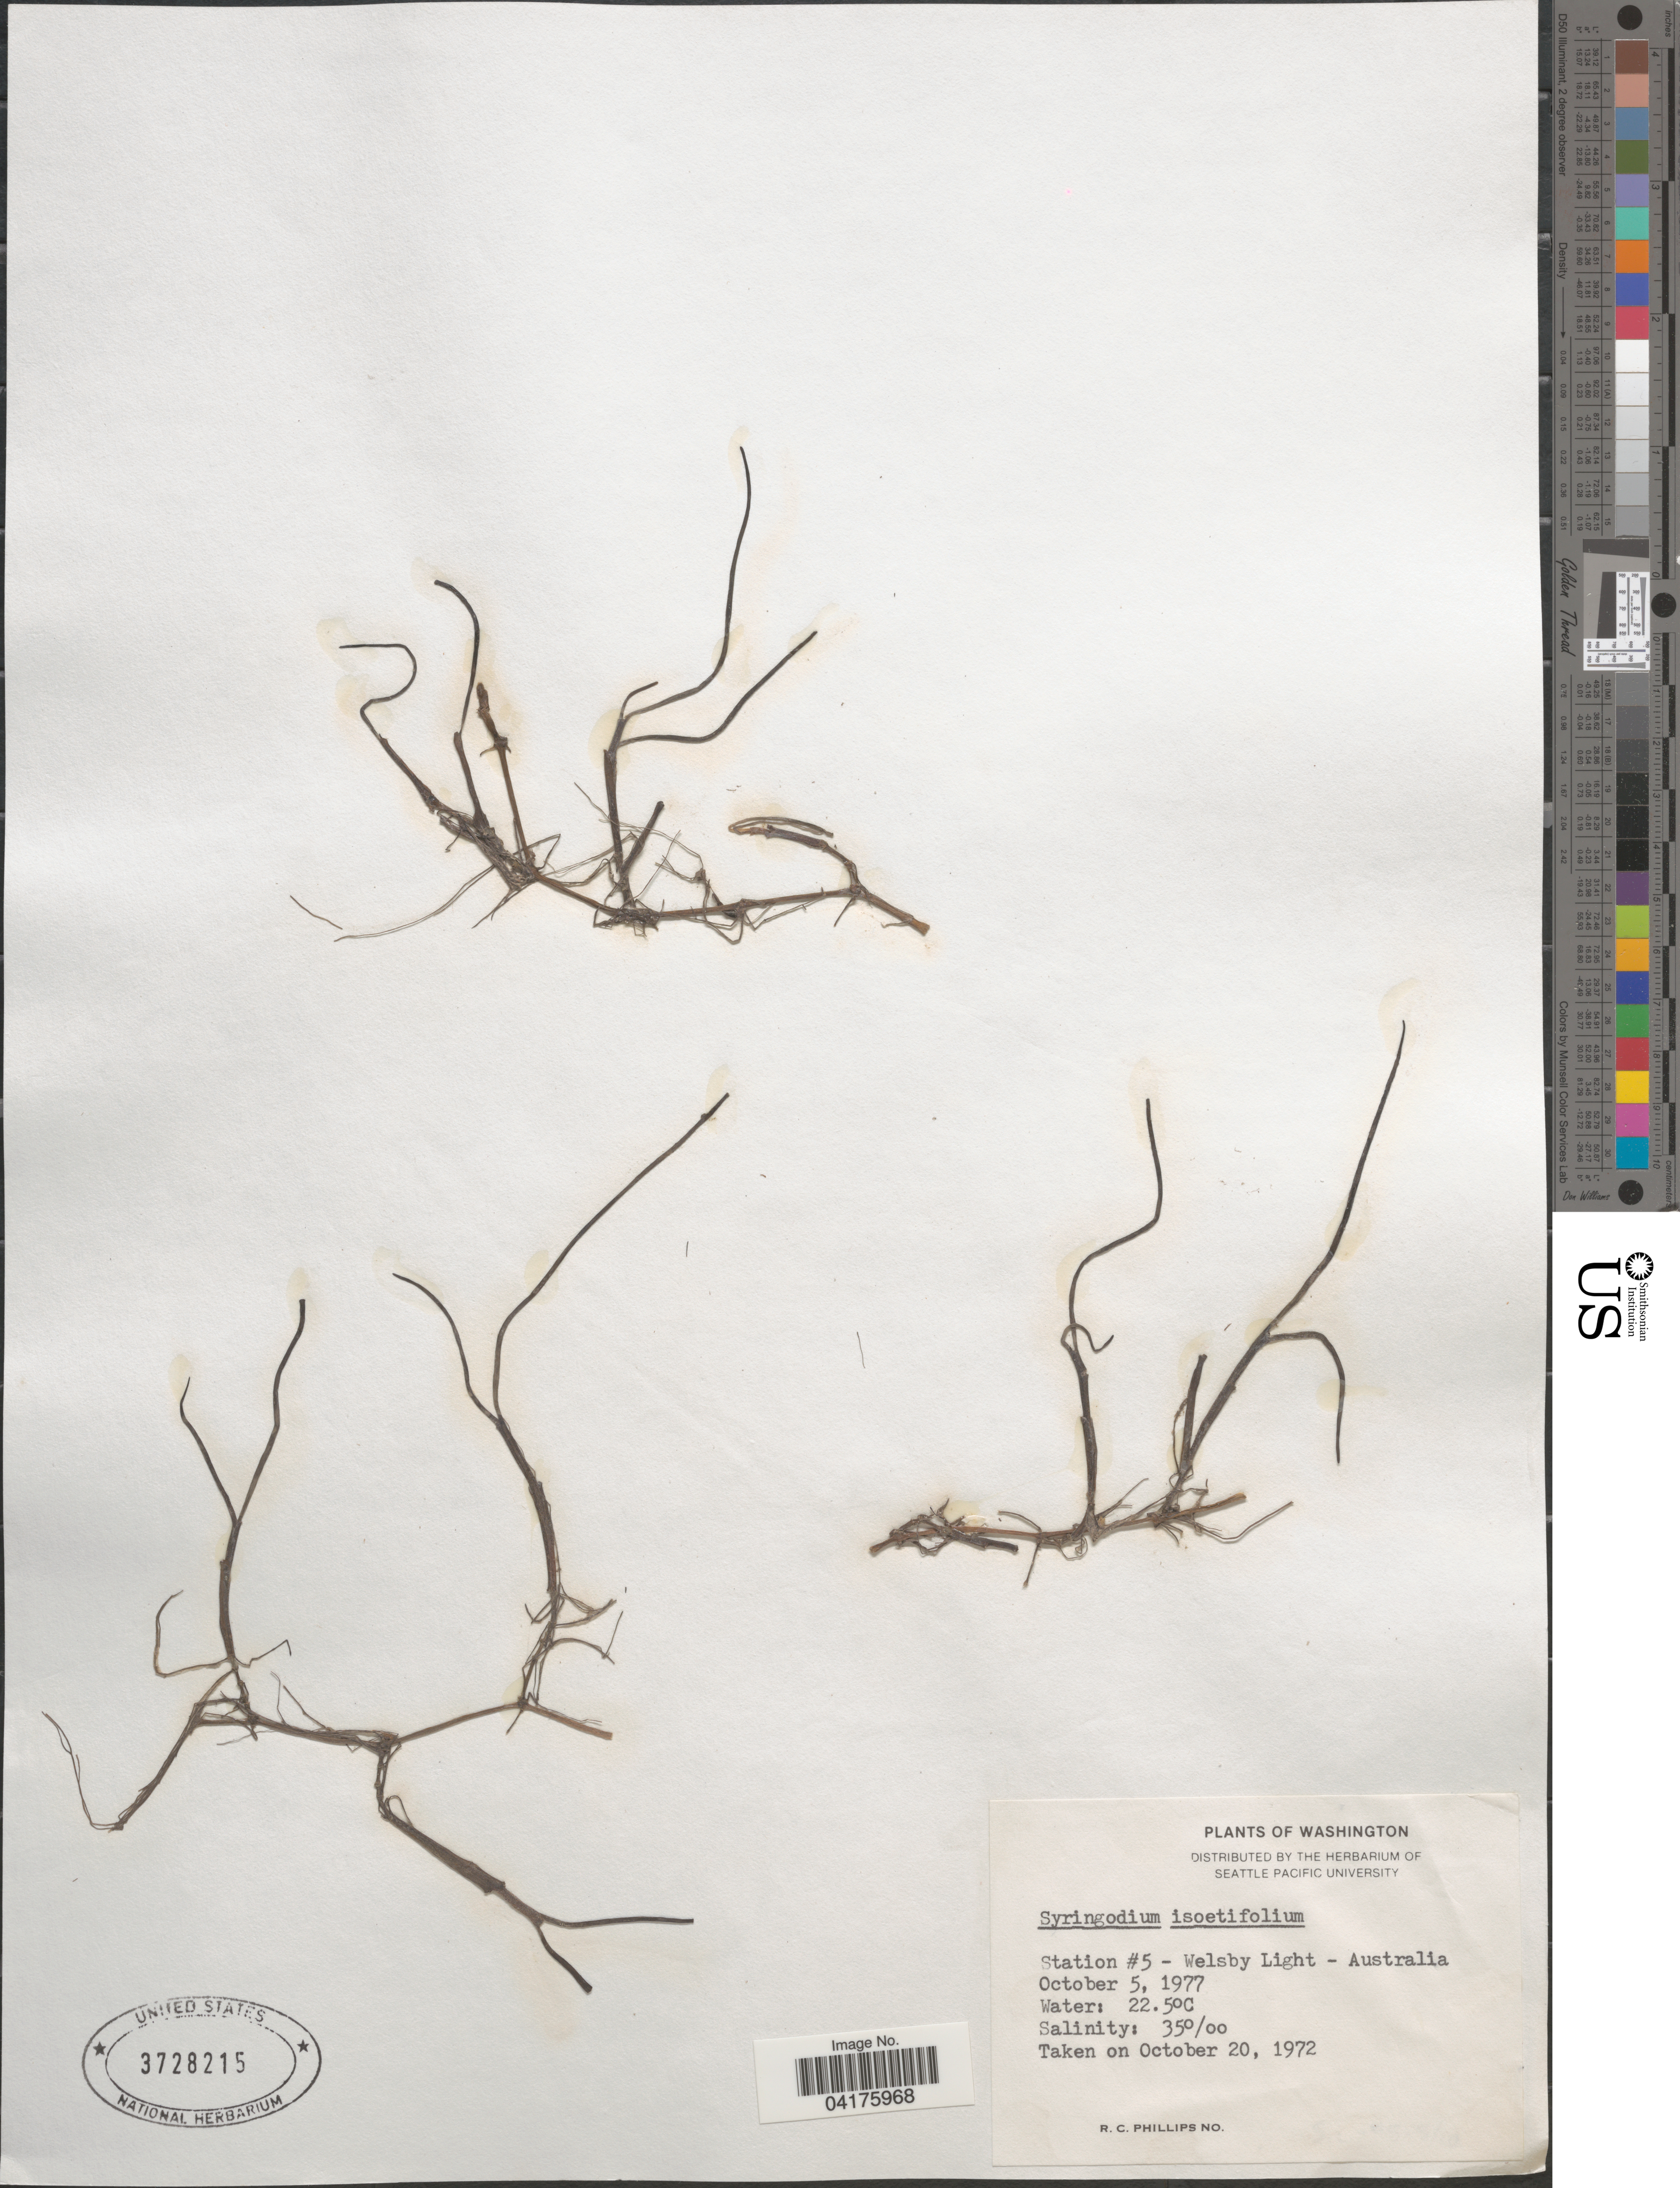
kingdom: Plantae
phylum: Tracheophyta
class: Liliopsida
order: Alismatales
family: Cymodoceaceae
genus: Syringodium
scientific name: Syringodium isoetifolium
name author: (Asch.) Dandy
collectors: R. C. Phillips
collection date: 1977-10-05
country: Australia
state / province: Queensland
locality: Station #5 - Welsby Light.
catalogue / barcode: US 3728215